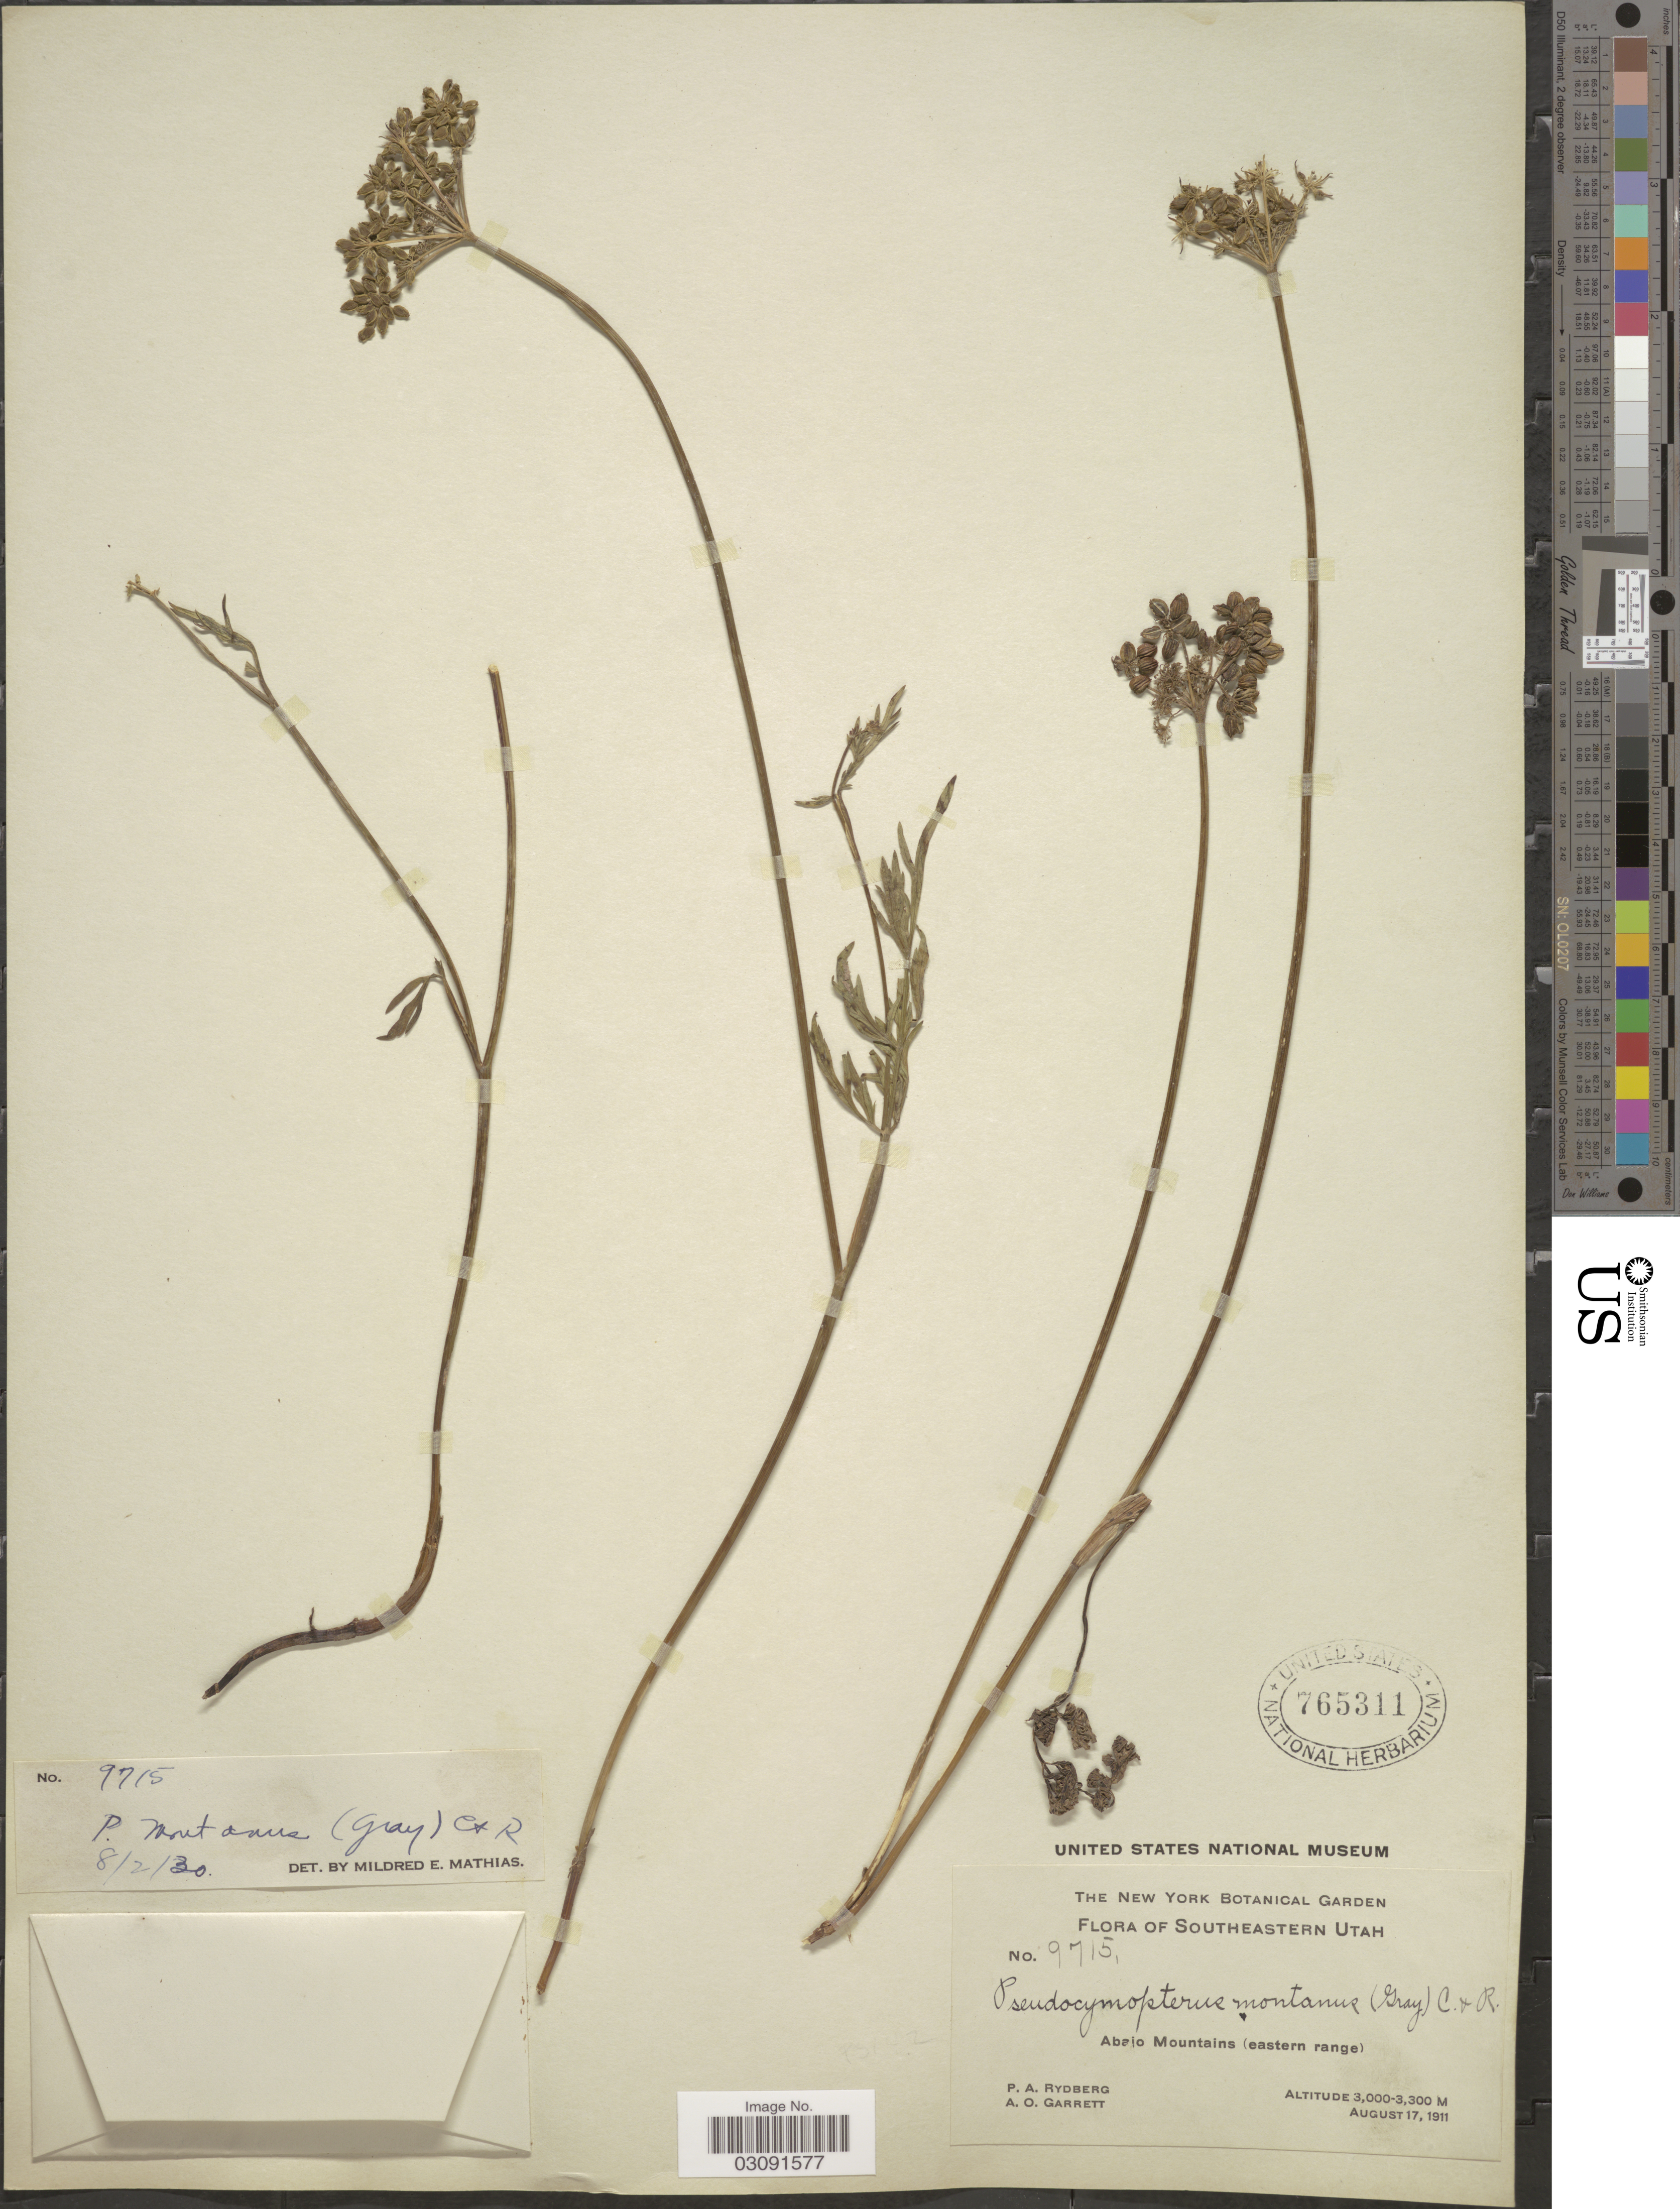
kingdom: Plantae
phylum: Tracheophyta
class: Magnoliopsida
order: Apiales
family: Apiaceae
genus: Pseudocymopterus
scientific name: Pseudocymopterus montanus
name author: (A. Gray) J.M. Coult. & Rose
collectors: P. A. Rydberg & A. O. Garrett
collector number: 9715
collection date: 1911-08-17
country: United States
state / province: Utah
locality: Southeastern Utah, Abajo Mountains (eastern range).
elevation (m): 3000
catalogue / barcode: US 765311